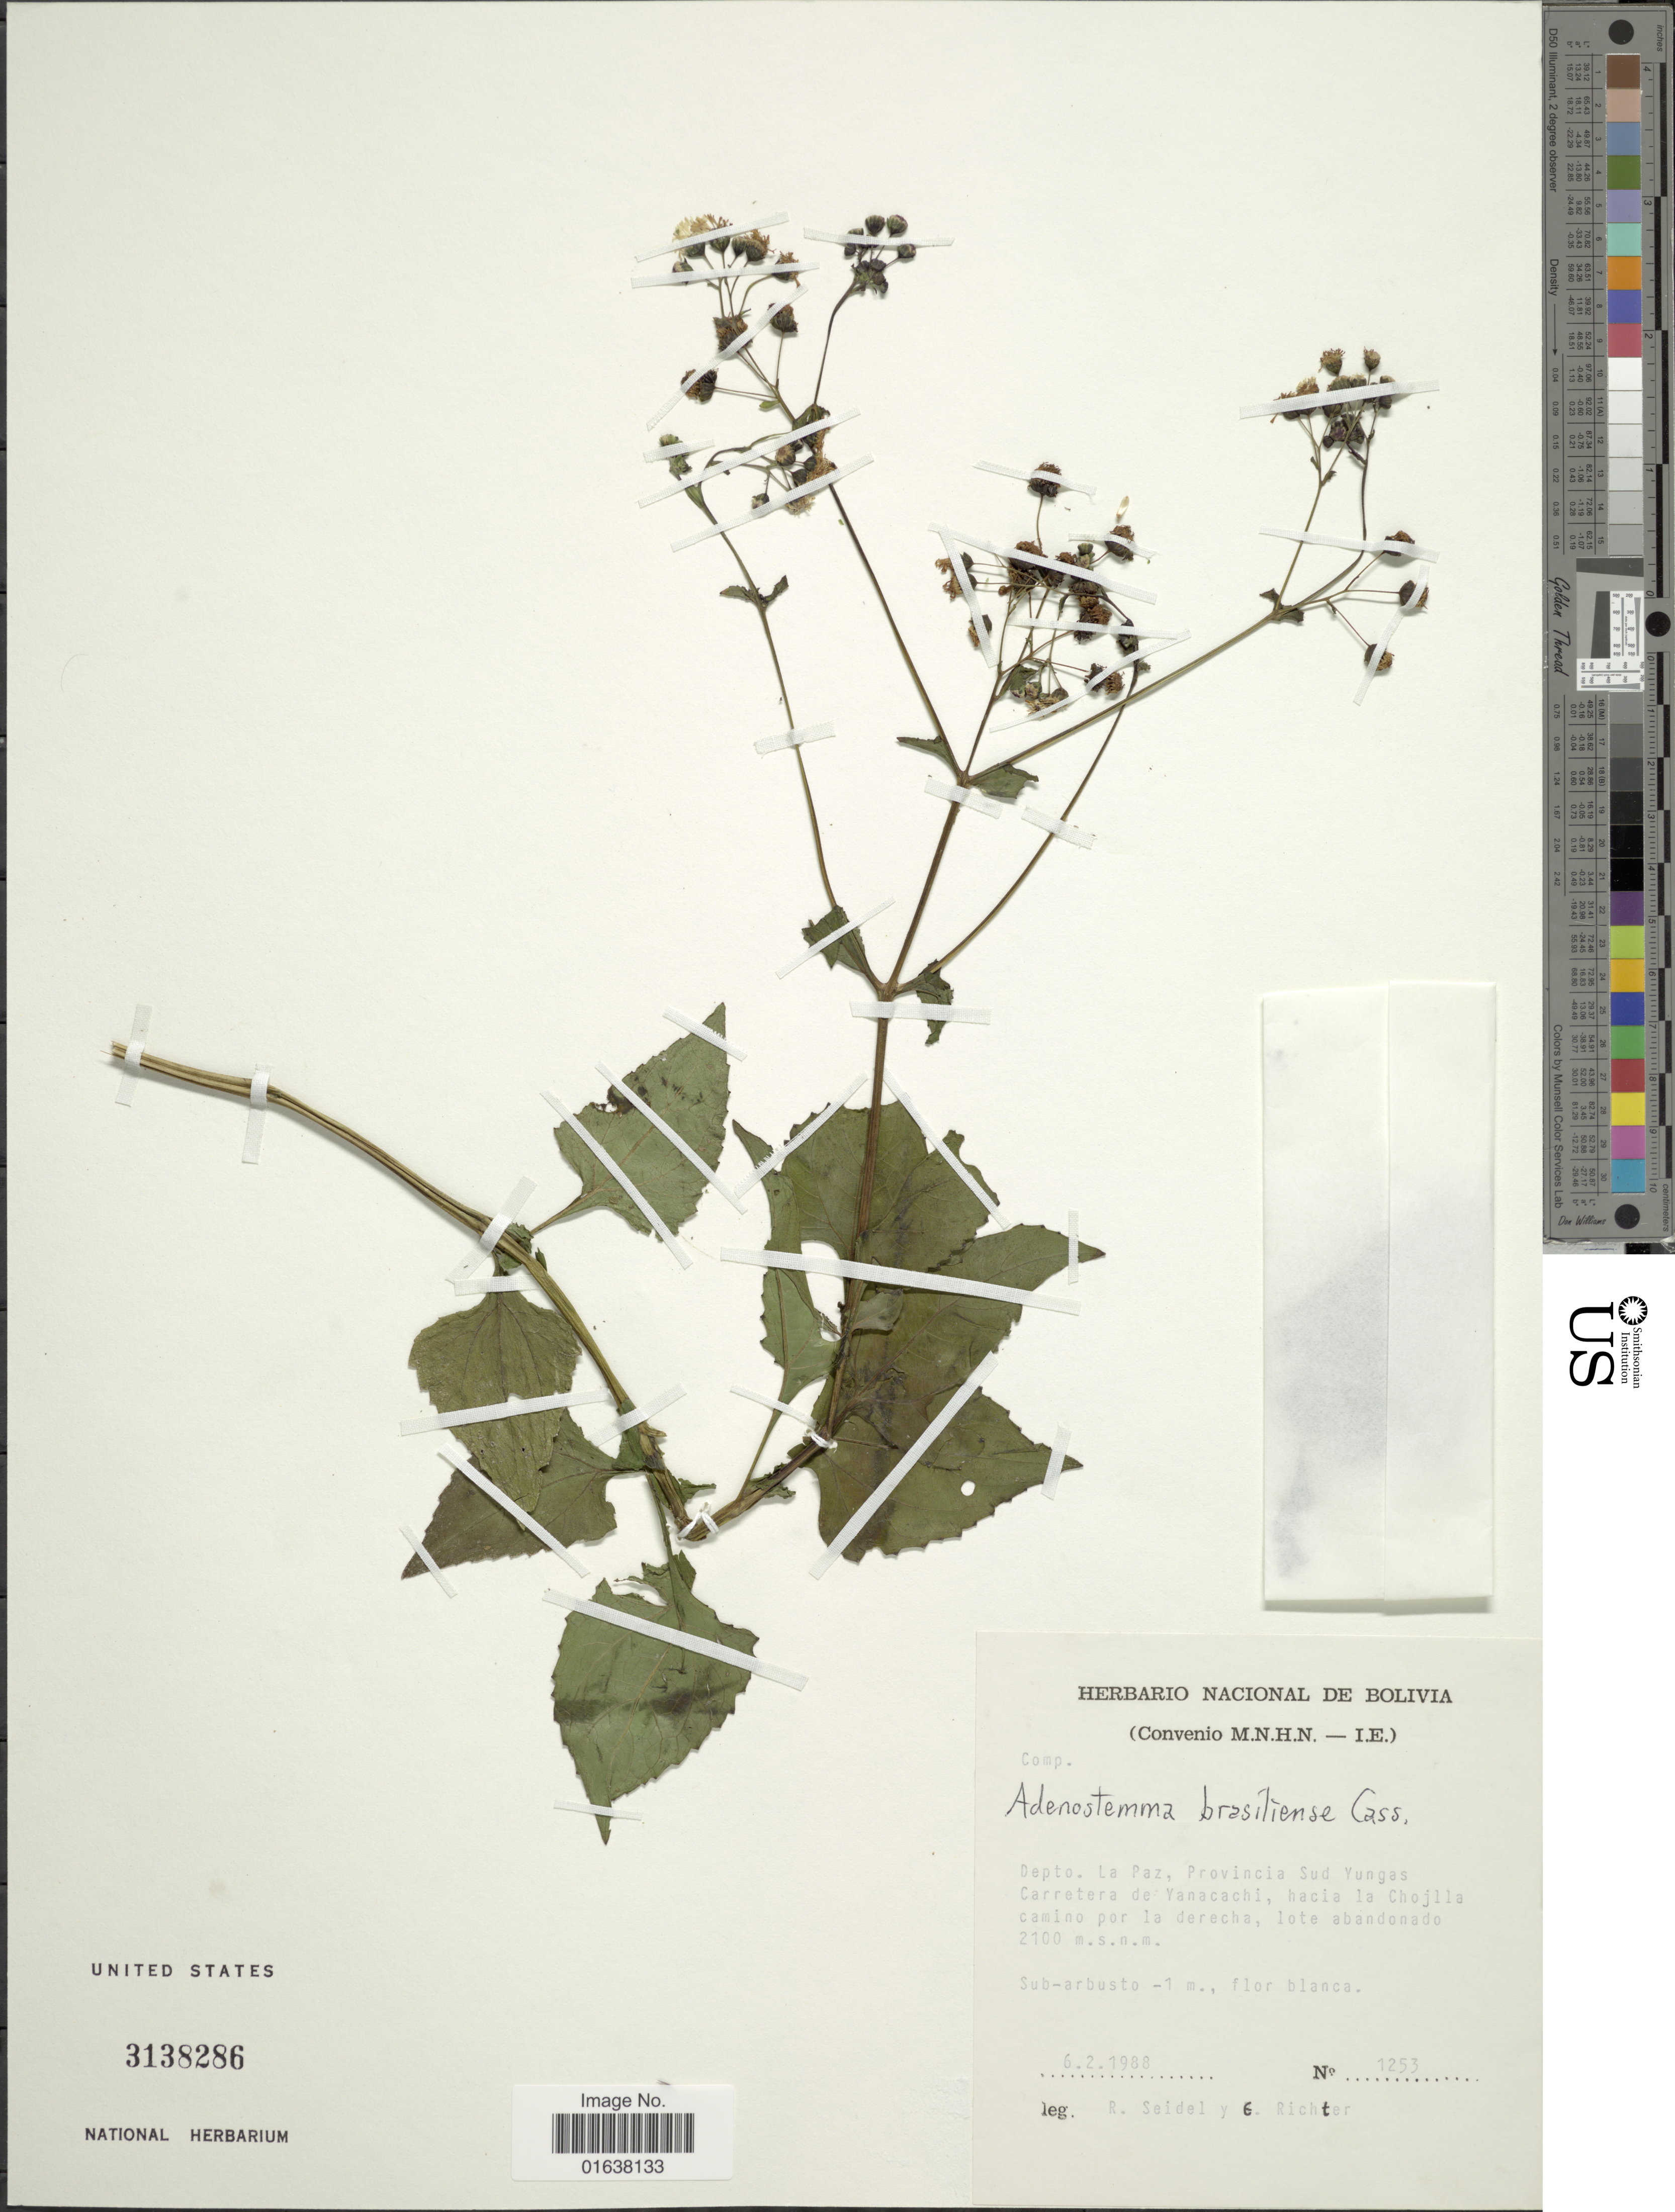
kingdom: Plantae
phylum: Tracheophyta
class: Magnoliopsida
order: Asterales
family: Asteraceae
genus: Adenostemma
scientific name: Adenostemma brasilianum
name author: (Pers.) Cass.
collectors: R. Seidal & G. Richter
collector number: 1253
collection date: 1988-02-06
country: Bolivia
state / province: La Paz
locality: Provincia Sud Yungas. Carretera de Yanacachi, hacia la Chojlla camino por la derecha, lote abandonado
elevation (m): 2100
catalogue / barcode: US 3138286